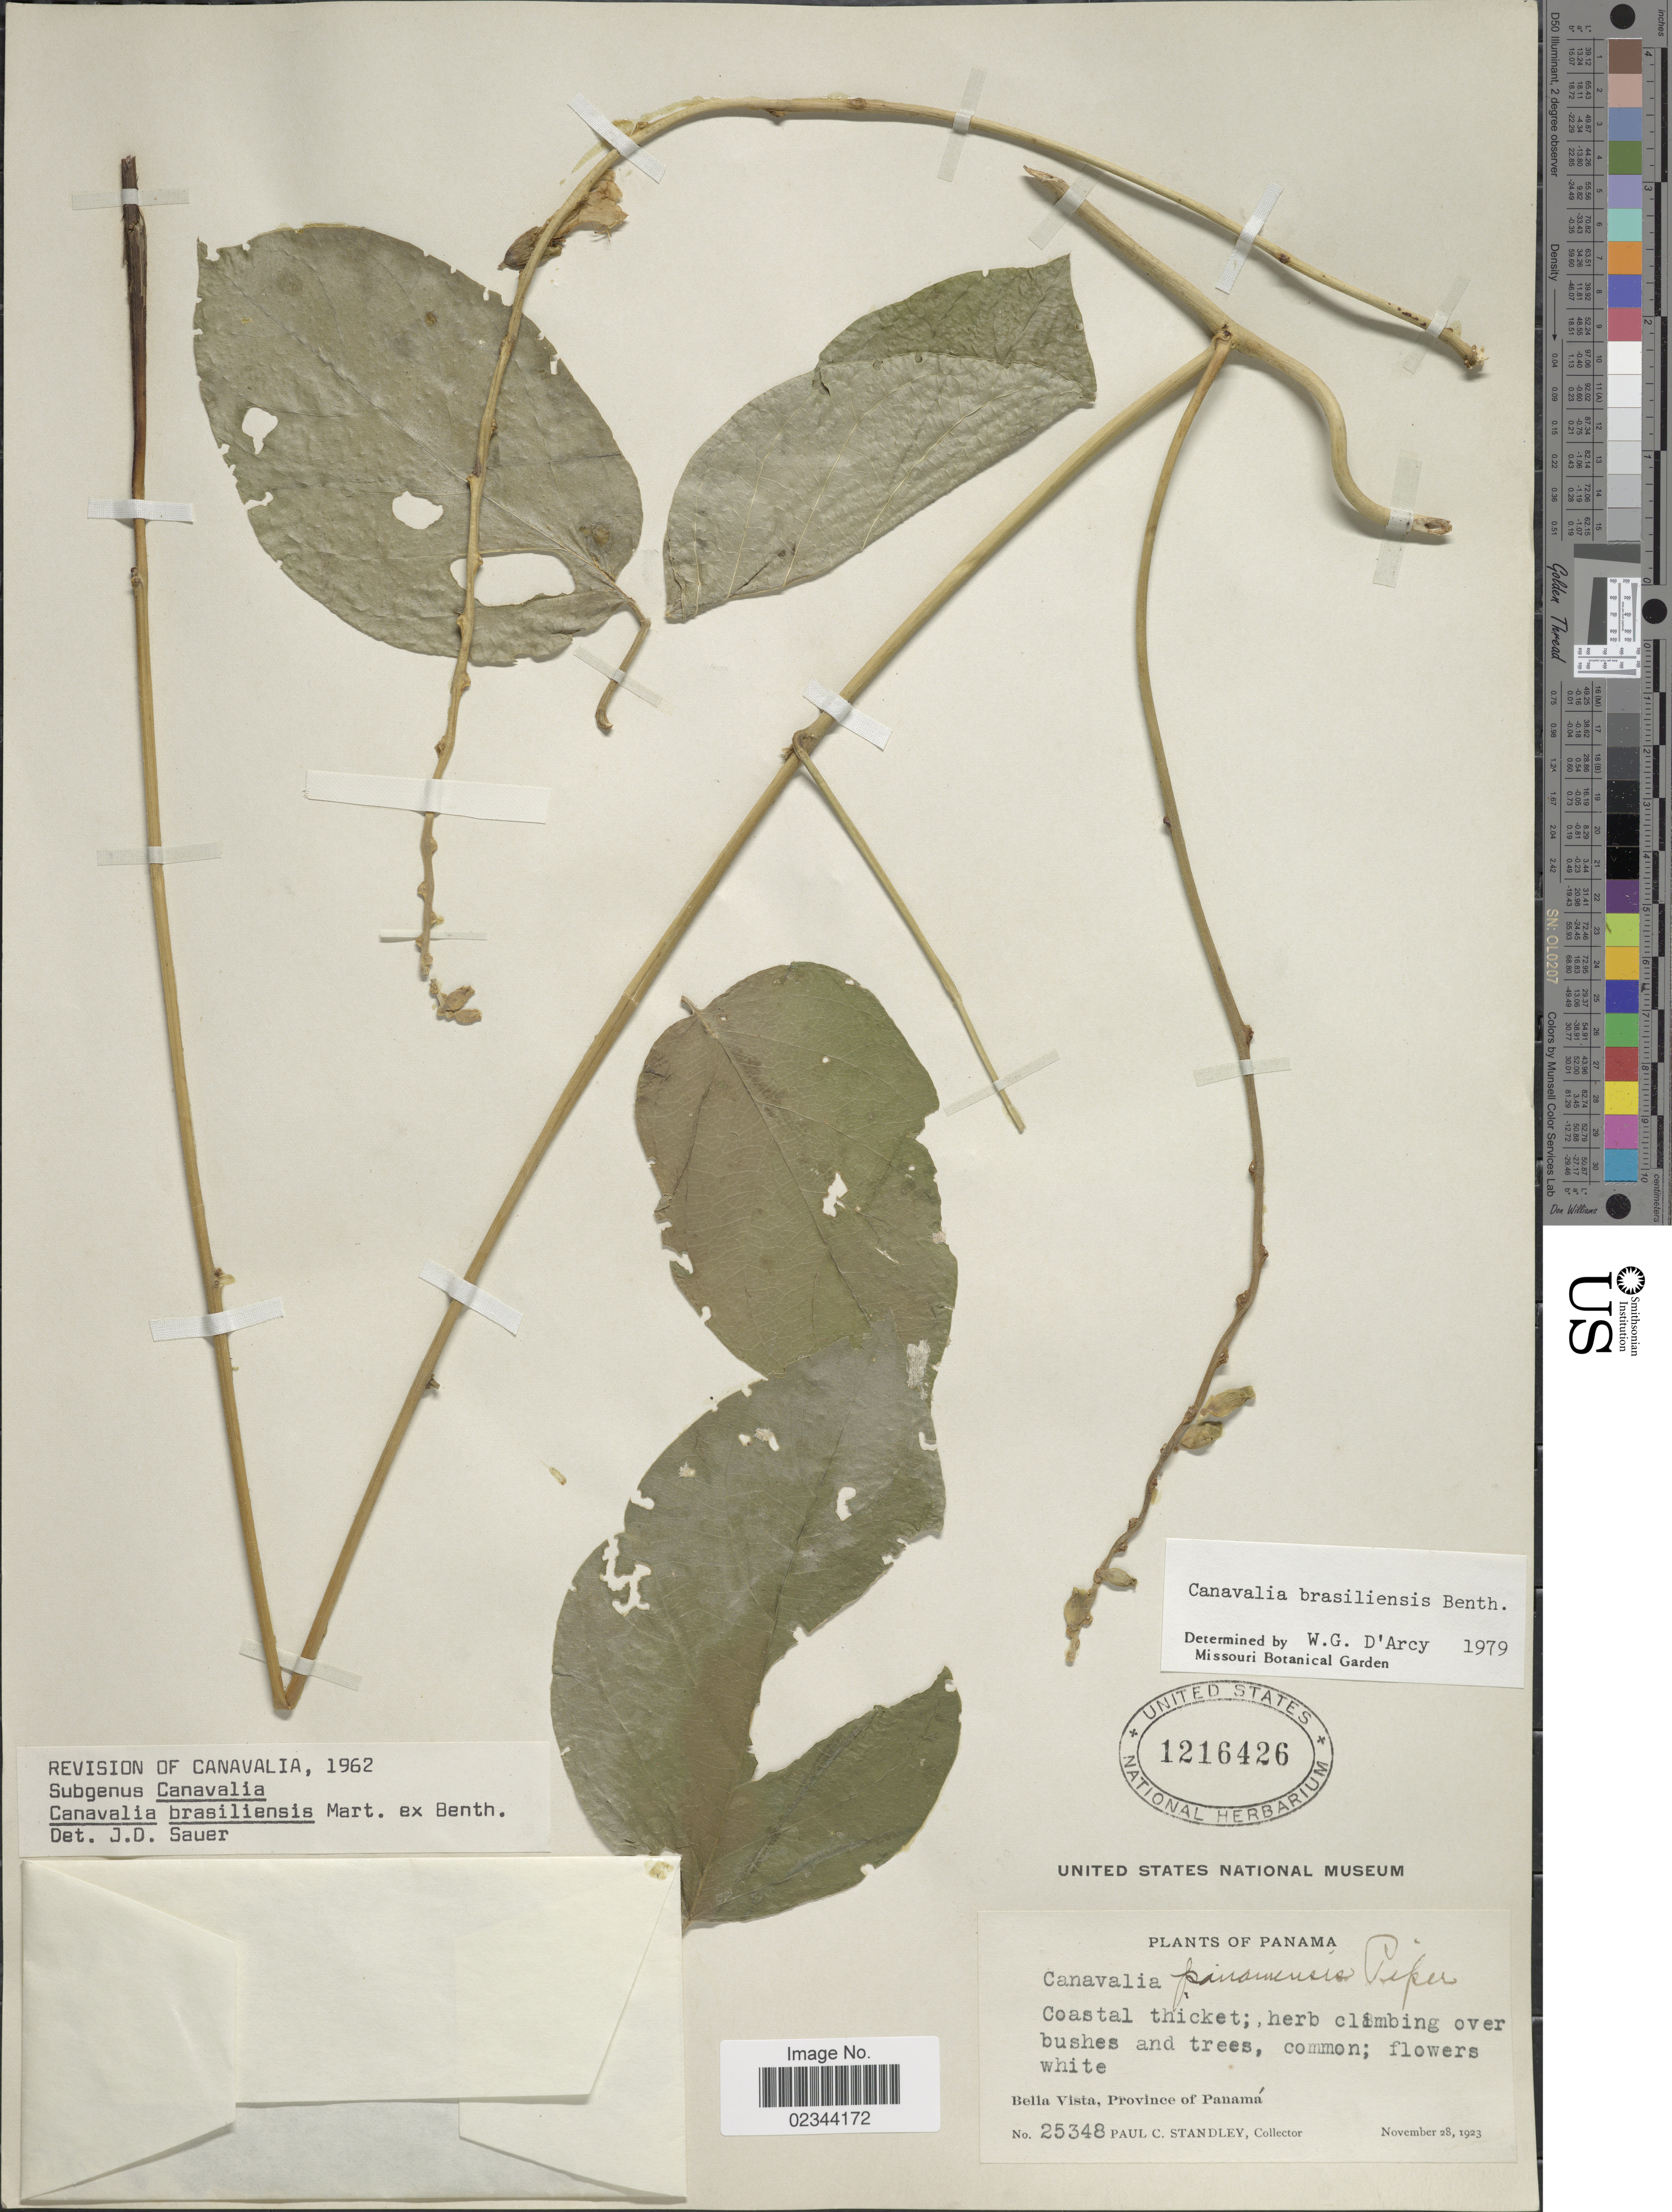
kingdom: Plantae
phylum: Tracheophyta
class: Magnoliopsida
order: Fabales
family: Fabaceae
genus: Canavalia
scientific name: Canavalia brasiliensis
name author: Mart. ex Benth.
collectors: P. C. Standley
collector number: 25348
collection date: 1923-11-28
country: Panama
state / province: Panamá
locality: Bella Vista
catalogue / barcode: US 1216426